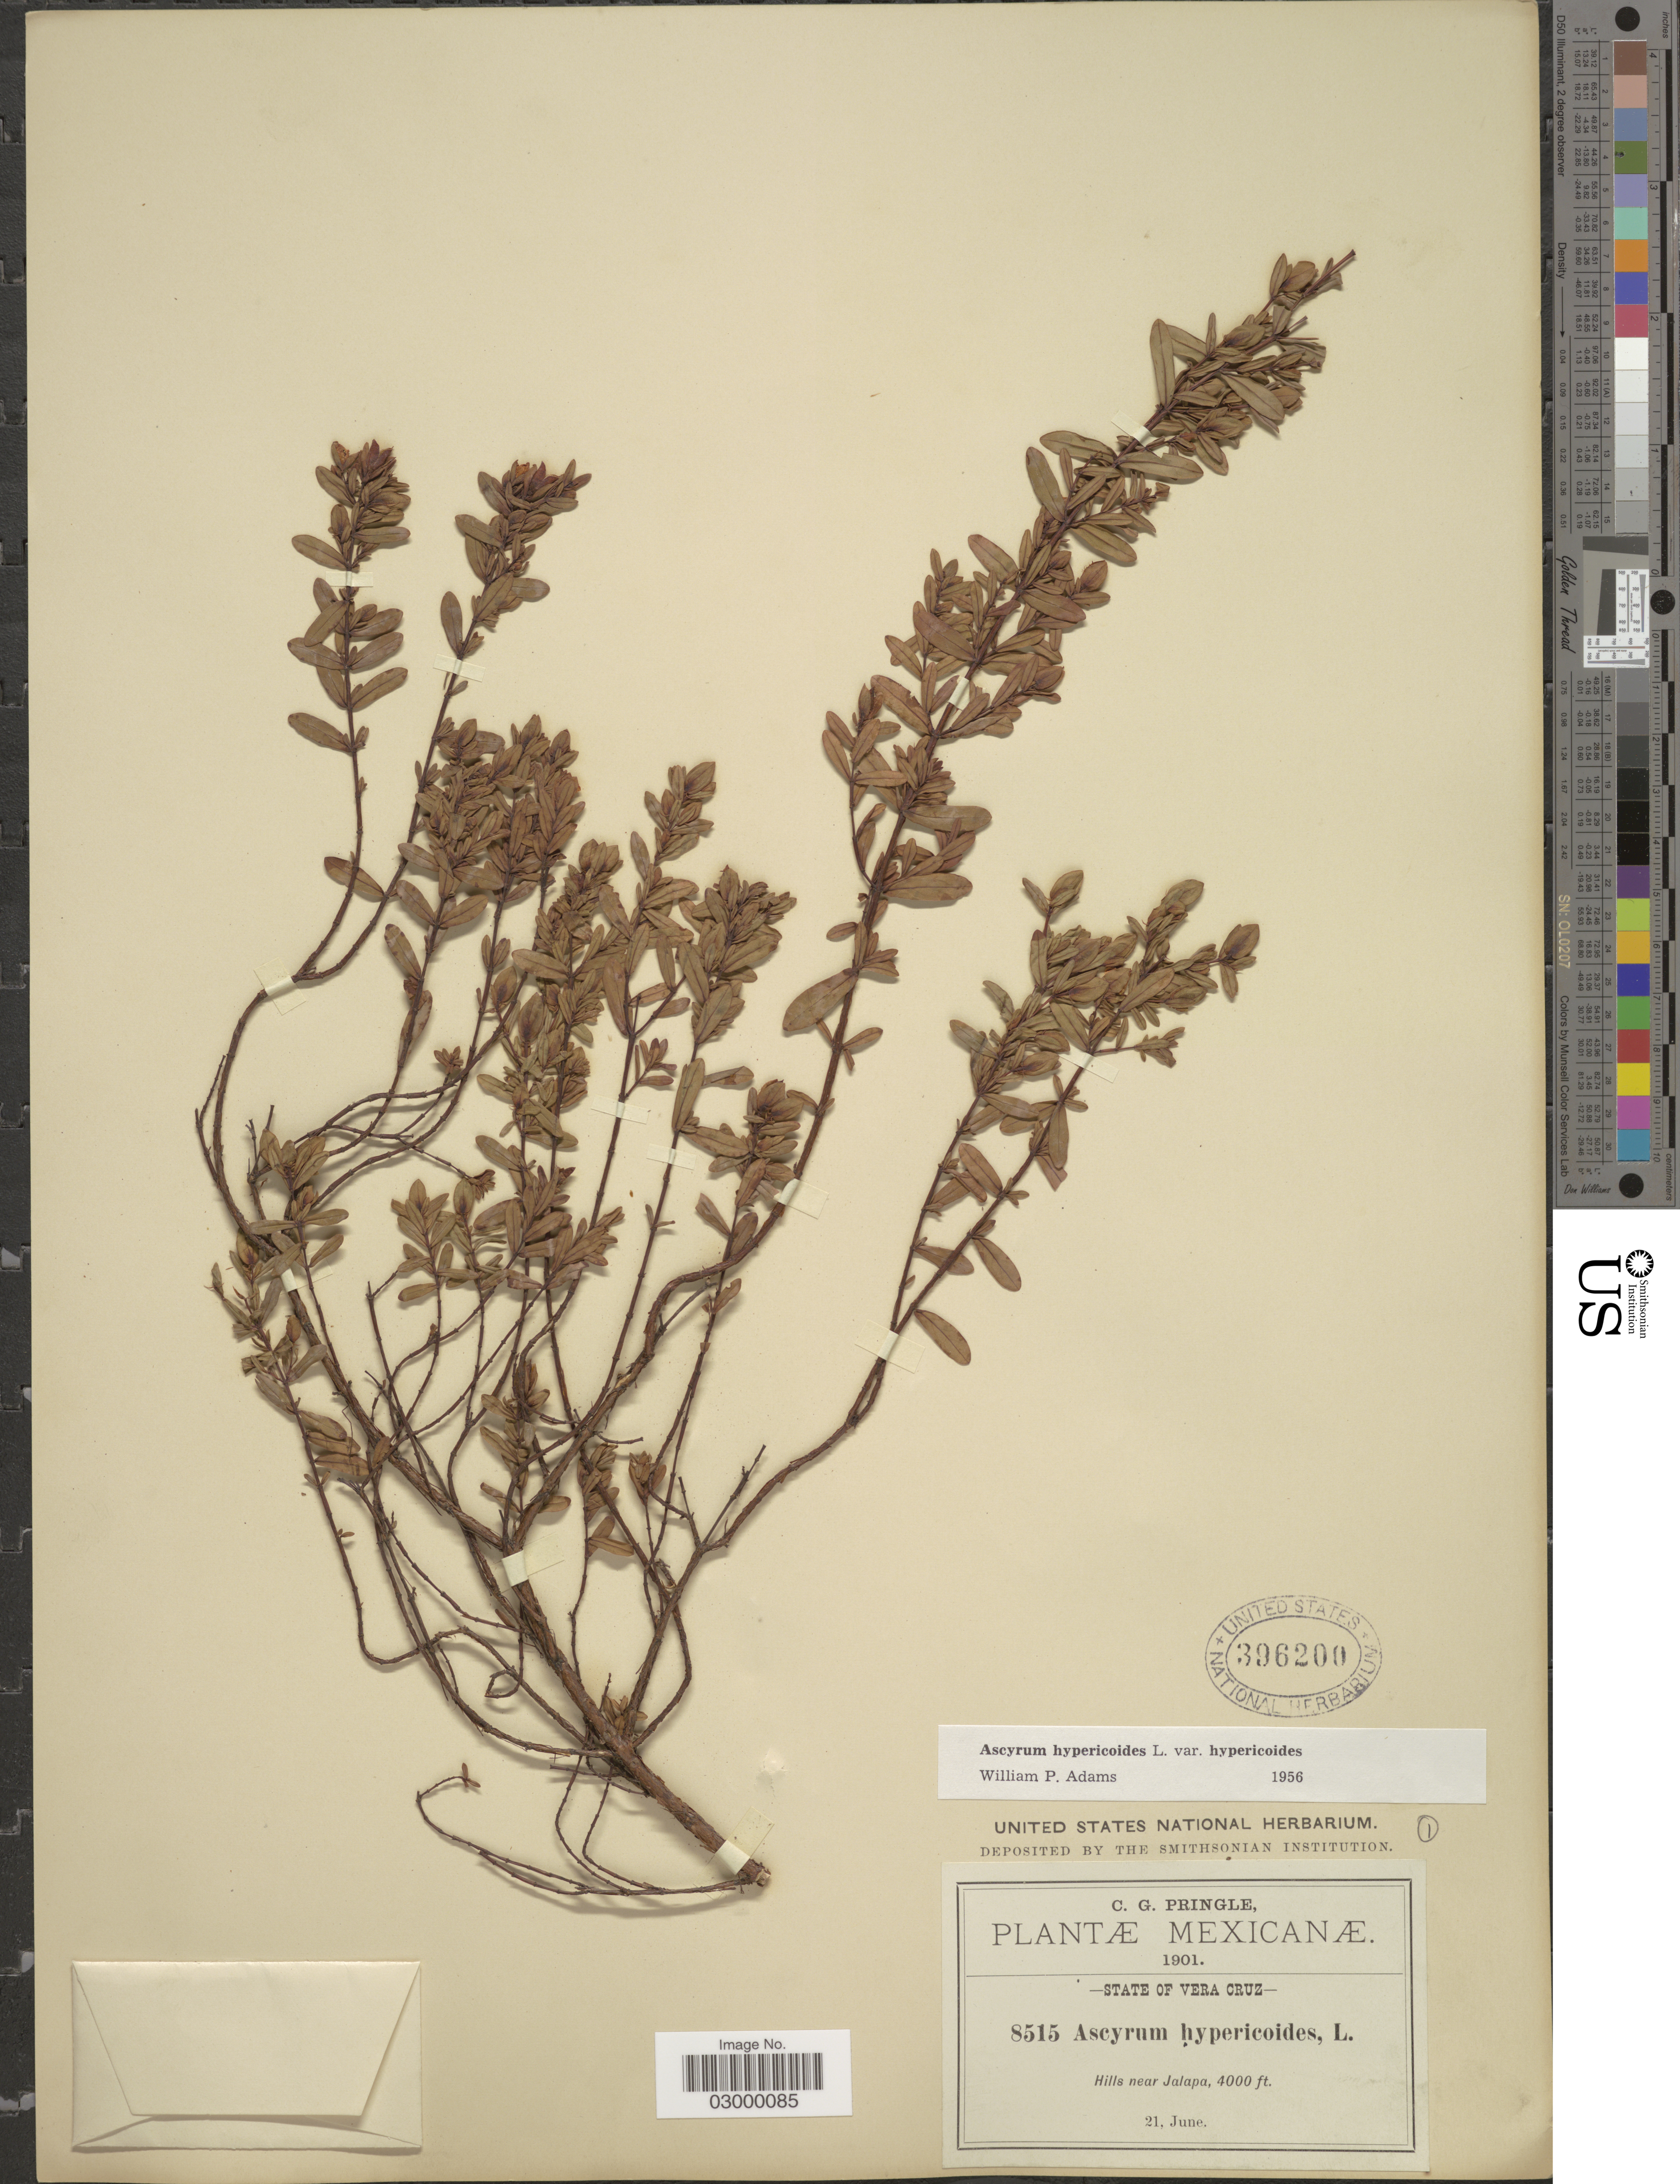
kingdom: Plantae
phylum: Tracheophyta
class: Magnoliopsida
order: Malpighiales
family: Hypericaceae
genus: Hypericum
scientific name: Hypericum hypericoides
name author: (L.) Crantz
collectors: C. G. Pringle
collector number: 8515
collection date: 1901-06-21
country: Mexico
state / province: Veracruz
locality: State of Vera Cruz, Hills near Jalapa.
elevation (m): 1219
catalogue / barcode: US 396200